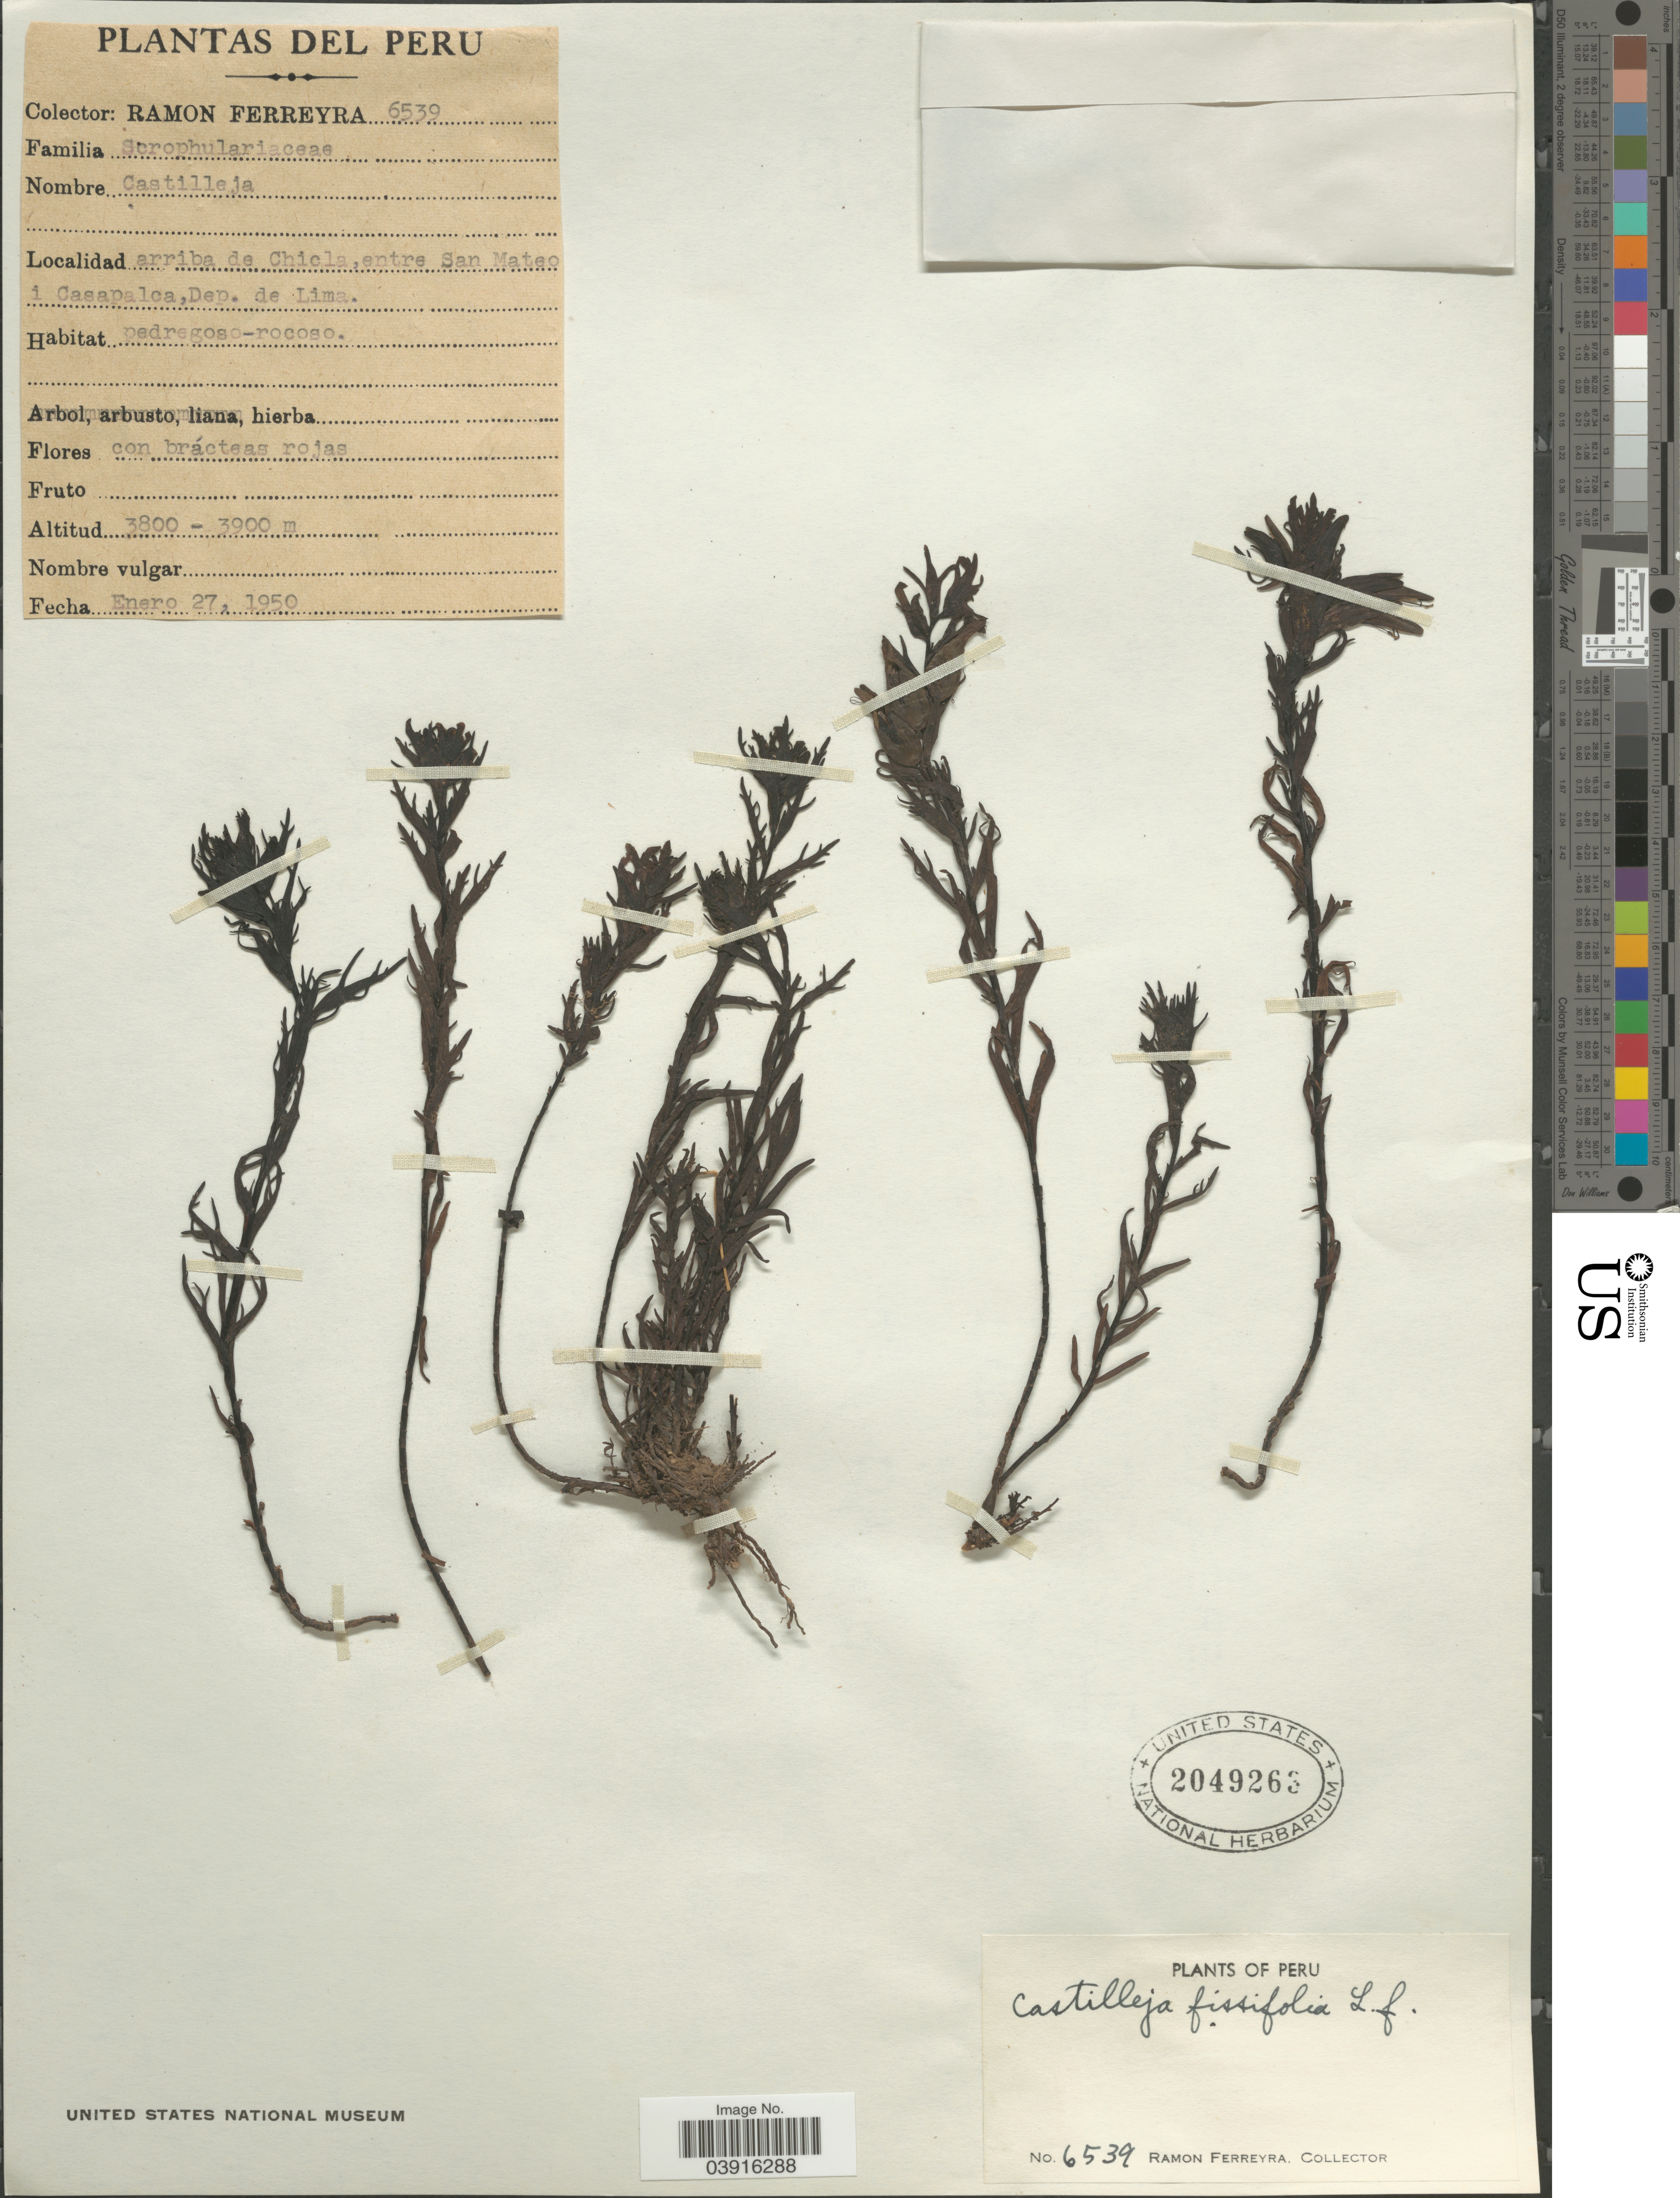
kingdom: Plantae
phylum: Tracheophyta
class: Magnoliopsida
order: Lamiales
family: Orobanchaceae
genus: Castilleja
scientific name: Castilleja fissifolia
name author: L. f.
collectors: R. A. Ferreyra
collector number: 6539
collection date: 1950-01-27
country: Peru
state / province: Lima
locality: Arriba de Chicla, entre San Mateo i Casapalca, Dep. de Lima.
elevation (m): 3800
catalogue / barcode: US 2049263